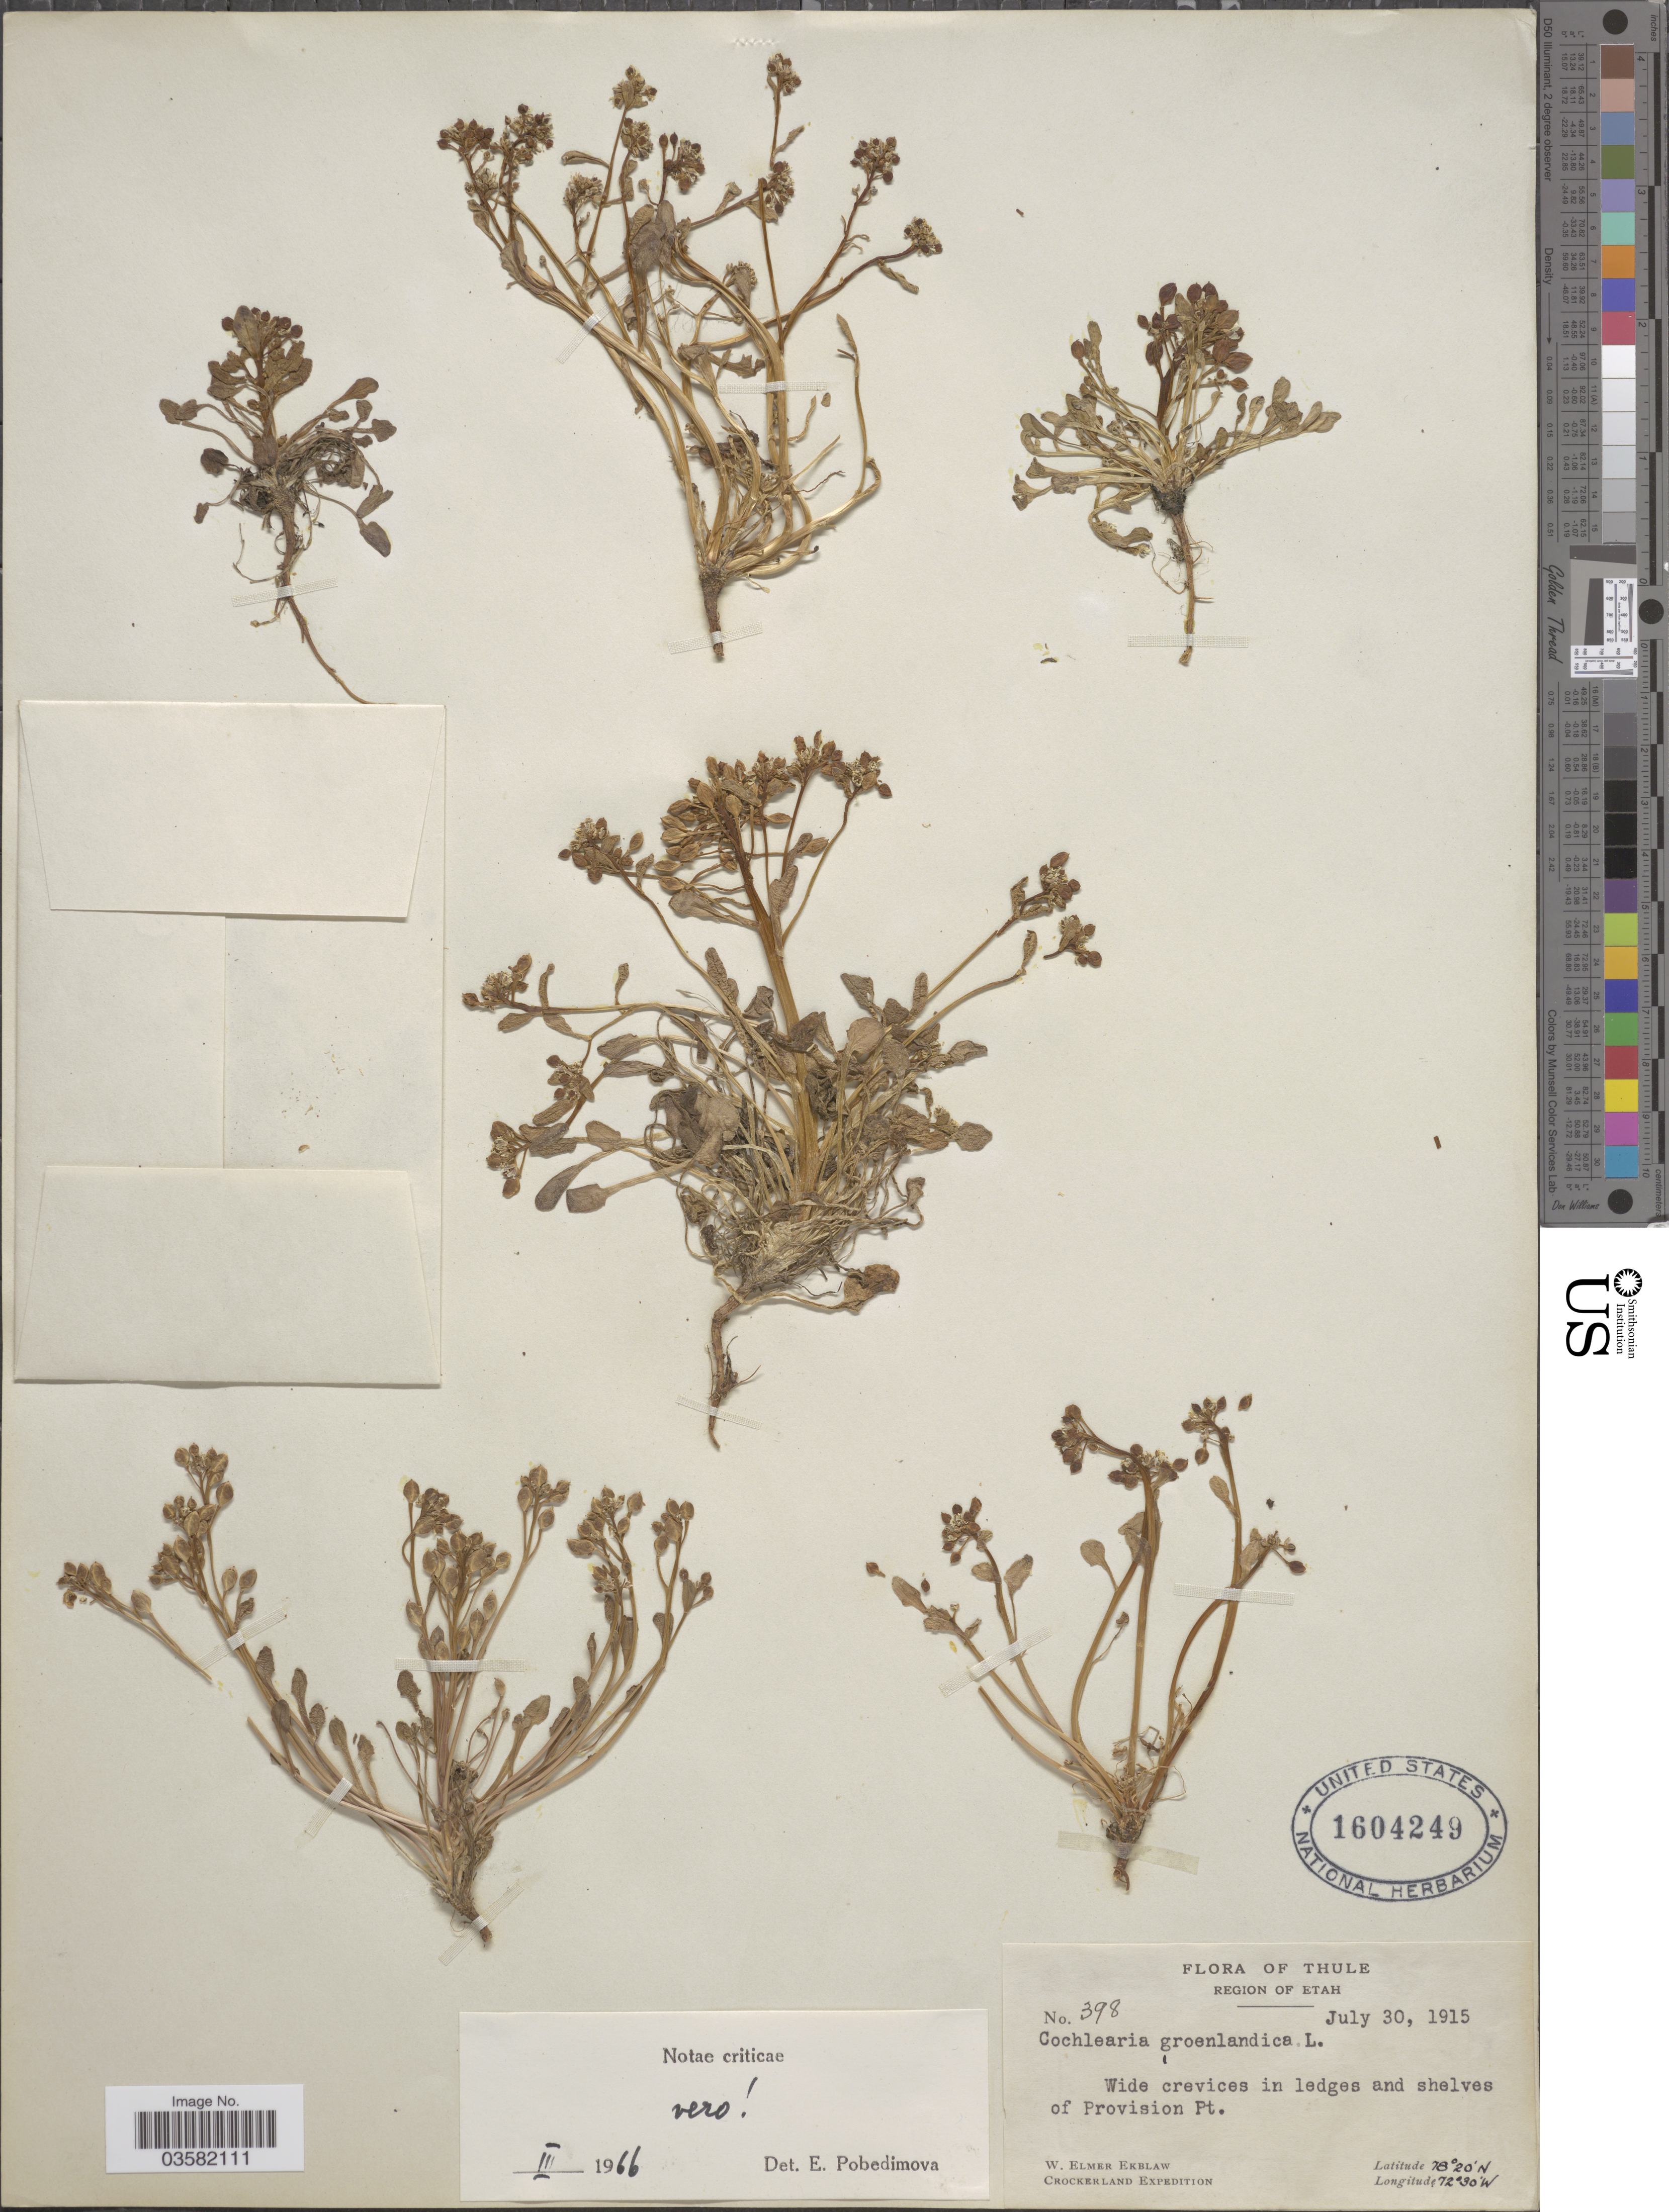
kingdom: Plantae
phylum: Tracheophyta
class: Magnoliopsida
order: Brassicales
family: Brassicaceae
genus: Cochlearia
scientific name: Cochlearia groenlandica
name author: L.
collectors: W. Ekblaw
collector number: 398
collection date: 1915-07-30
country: Greenland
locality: Thule. Region of Etah. Wide crevices in ledges and shelves of Provision Pt.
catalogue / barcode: US 1604249